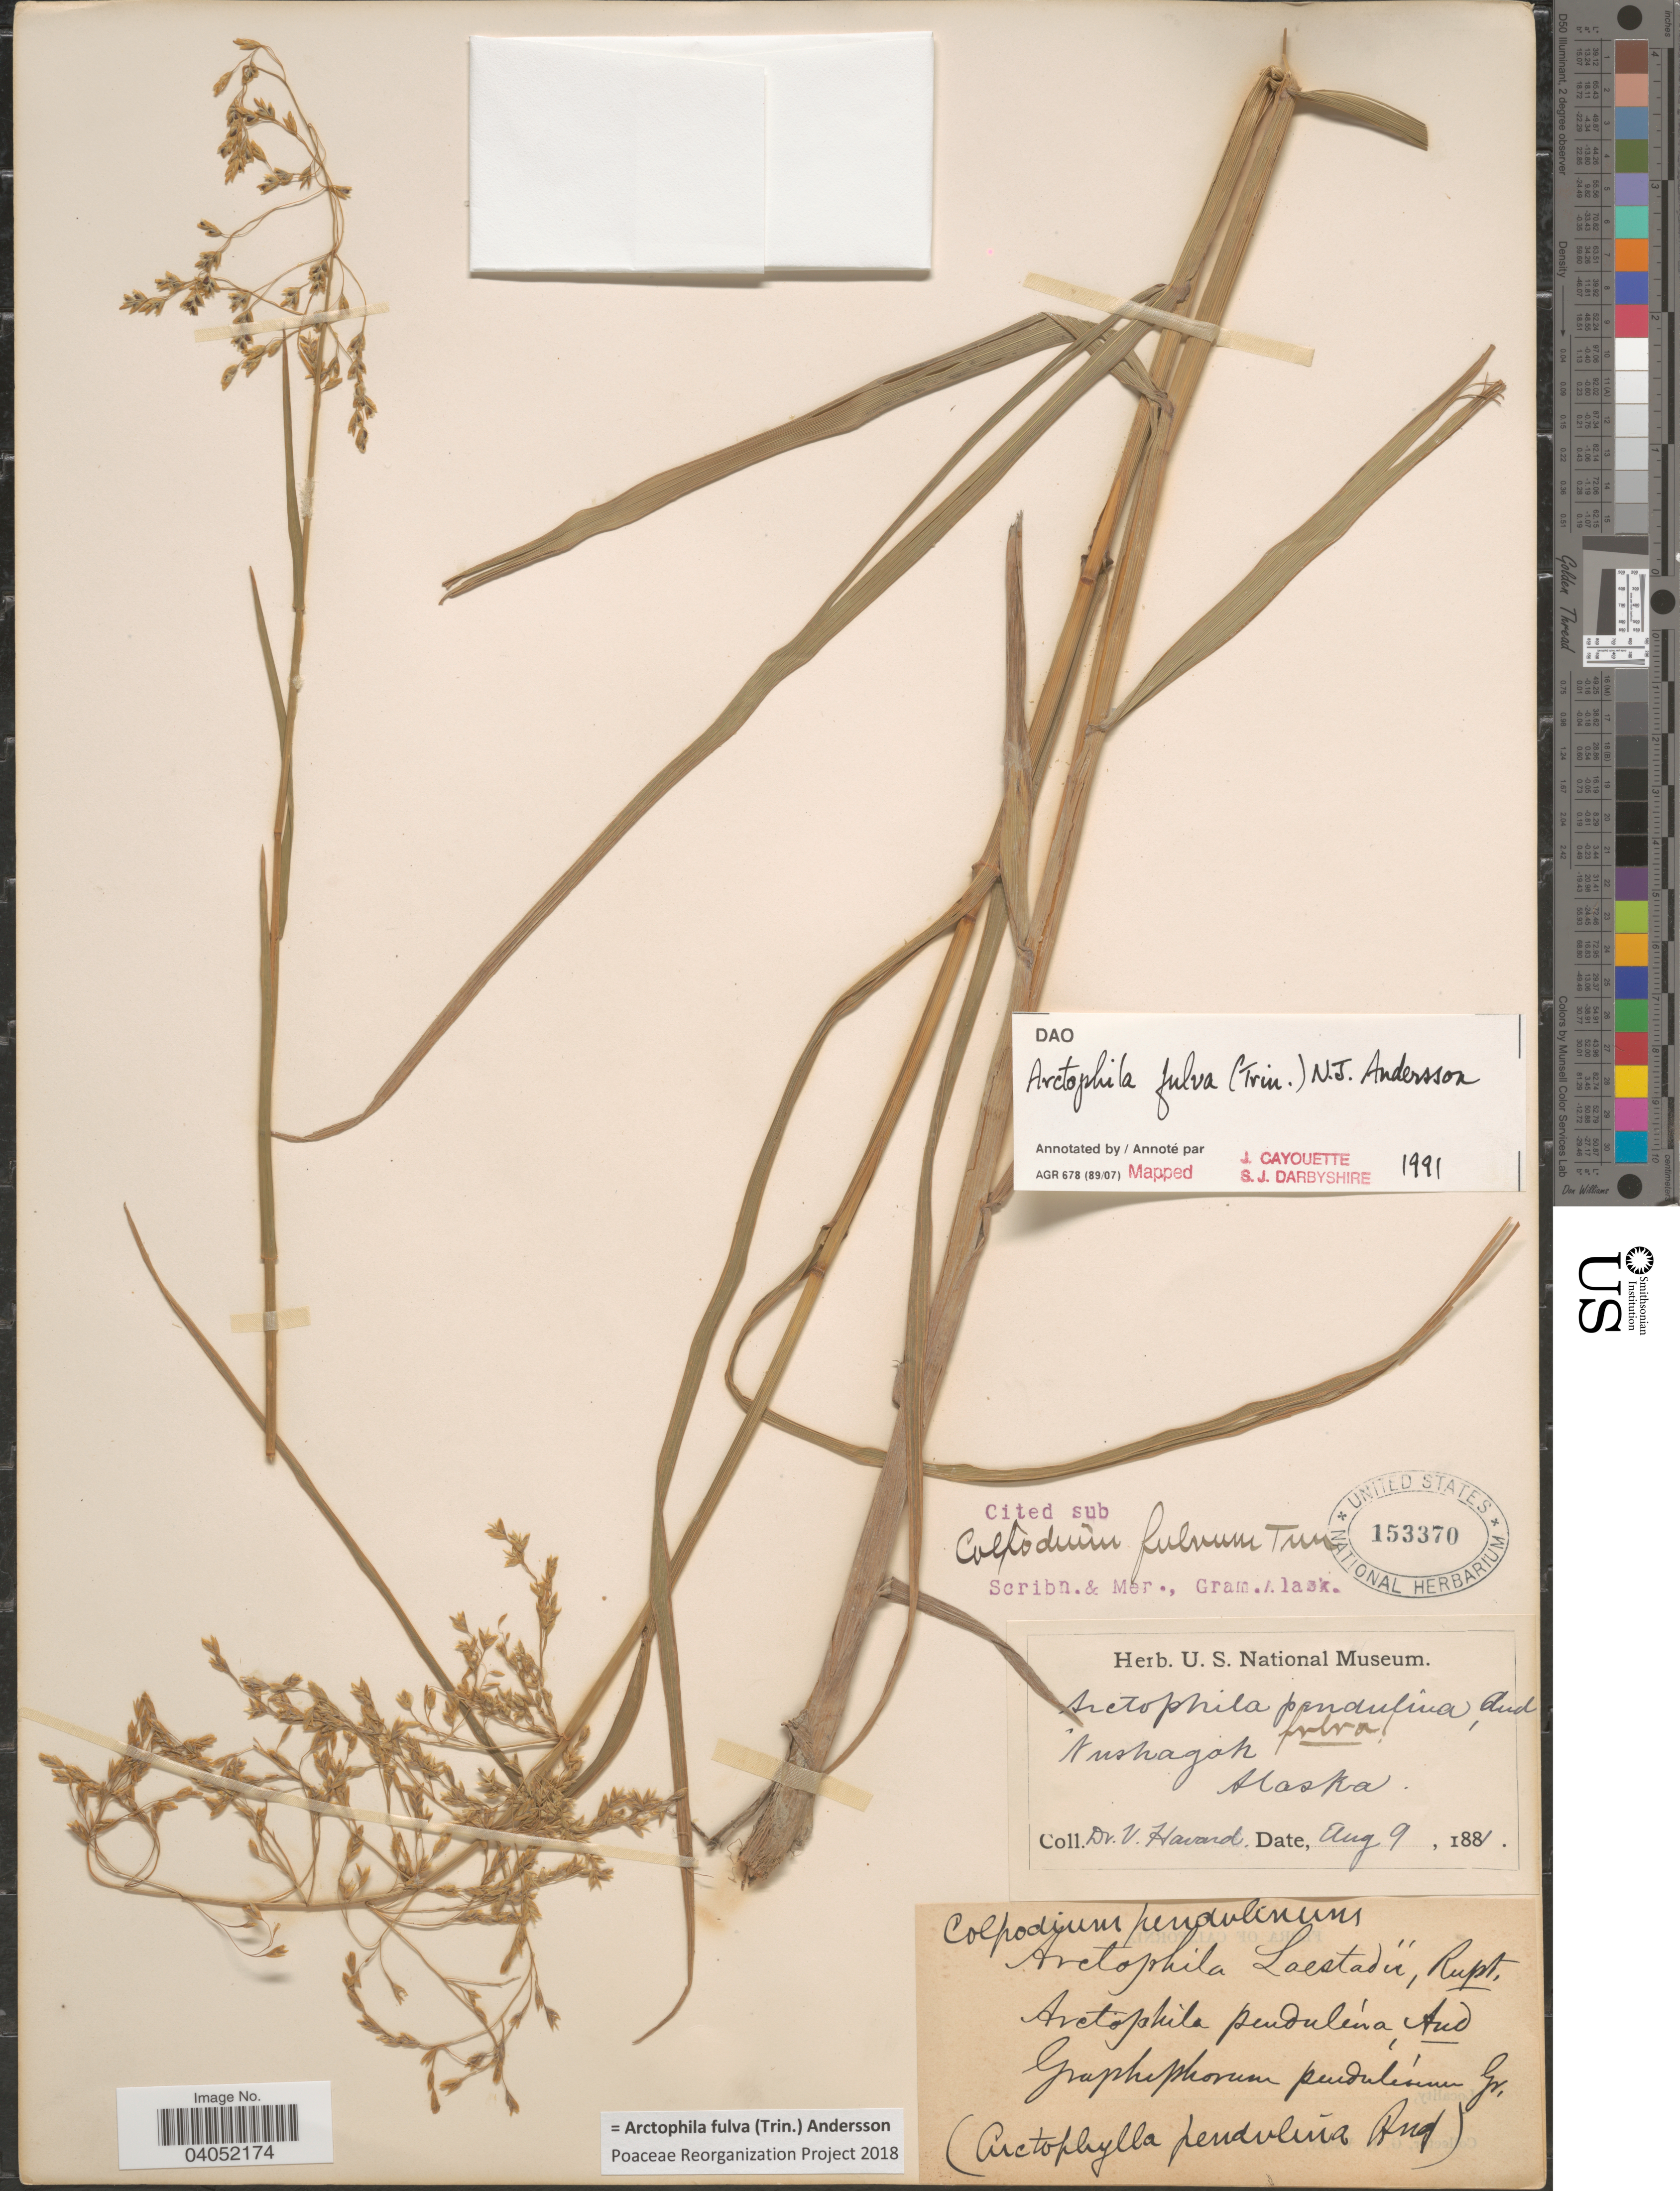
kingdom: Plantae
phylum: Tracheophyta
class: Liliopsida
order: Poales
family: Poaceae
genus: Arctophila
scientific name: Arctophila fulva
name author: (Trin.) Andersson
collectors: V. Havard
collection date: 1881-08-09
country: United States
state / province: Alaska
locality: Nushagoh.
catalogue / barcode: US 153370